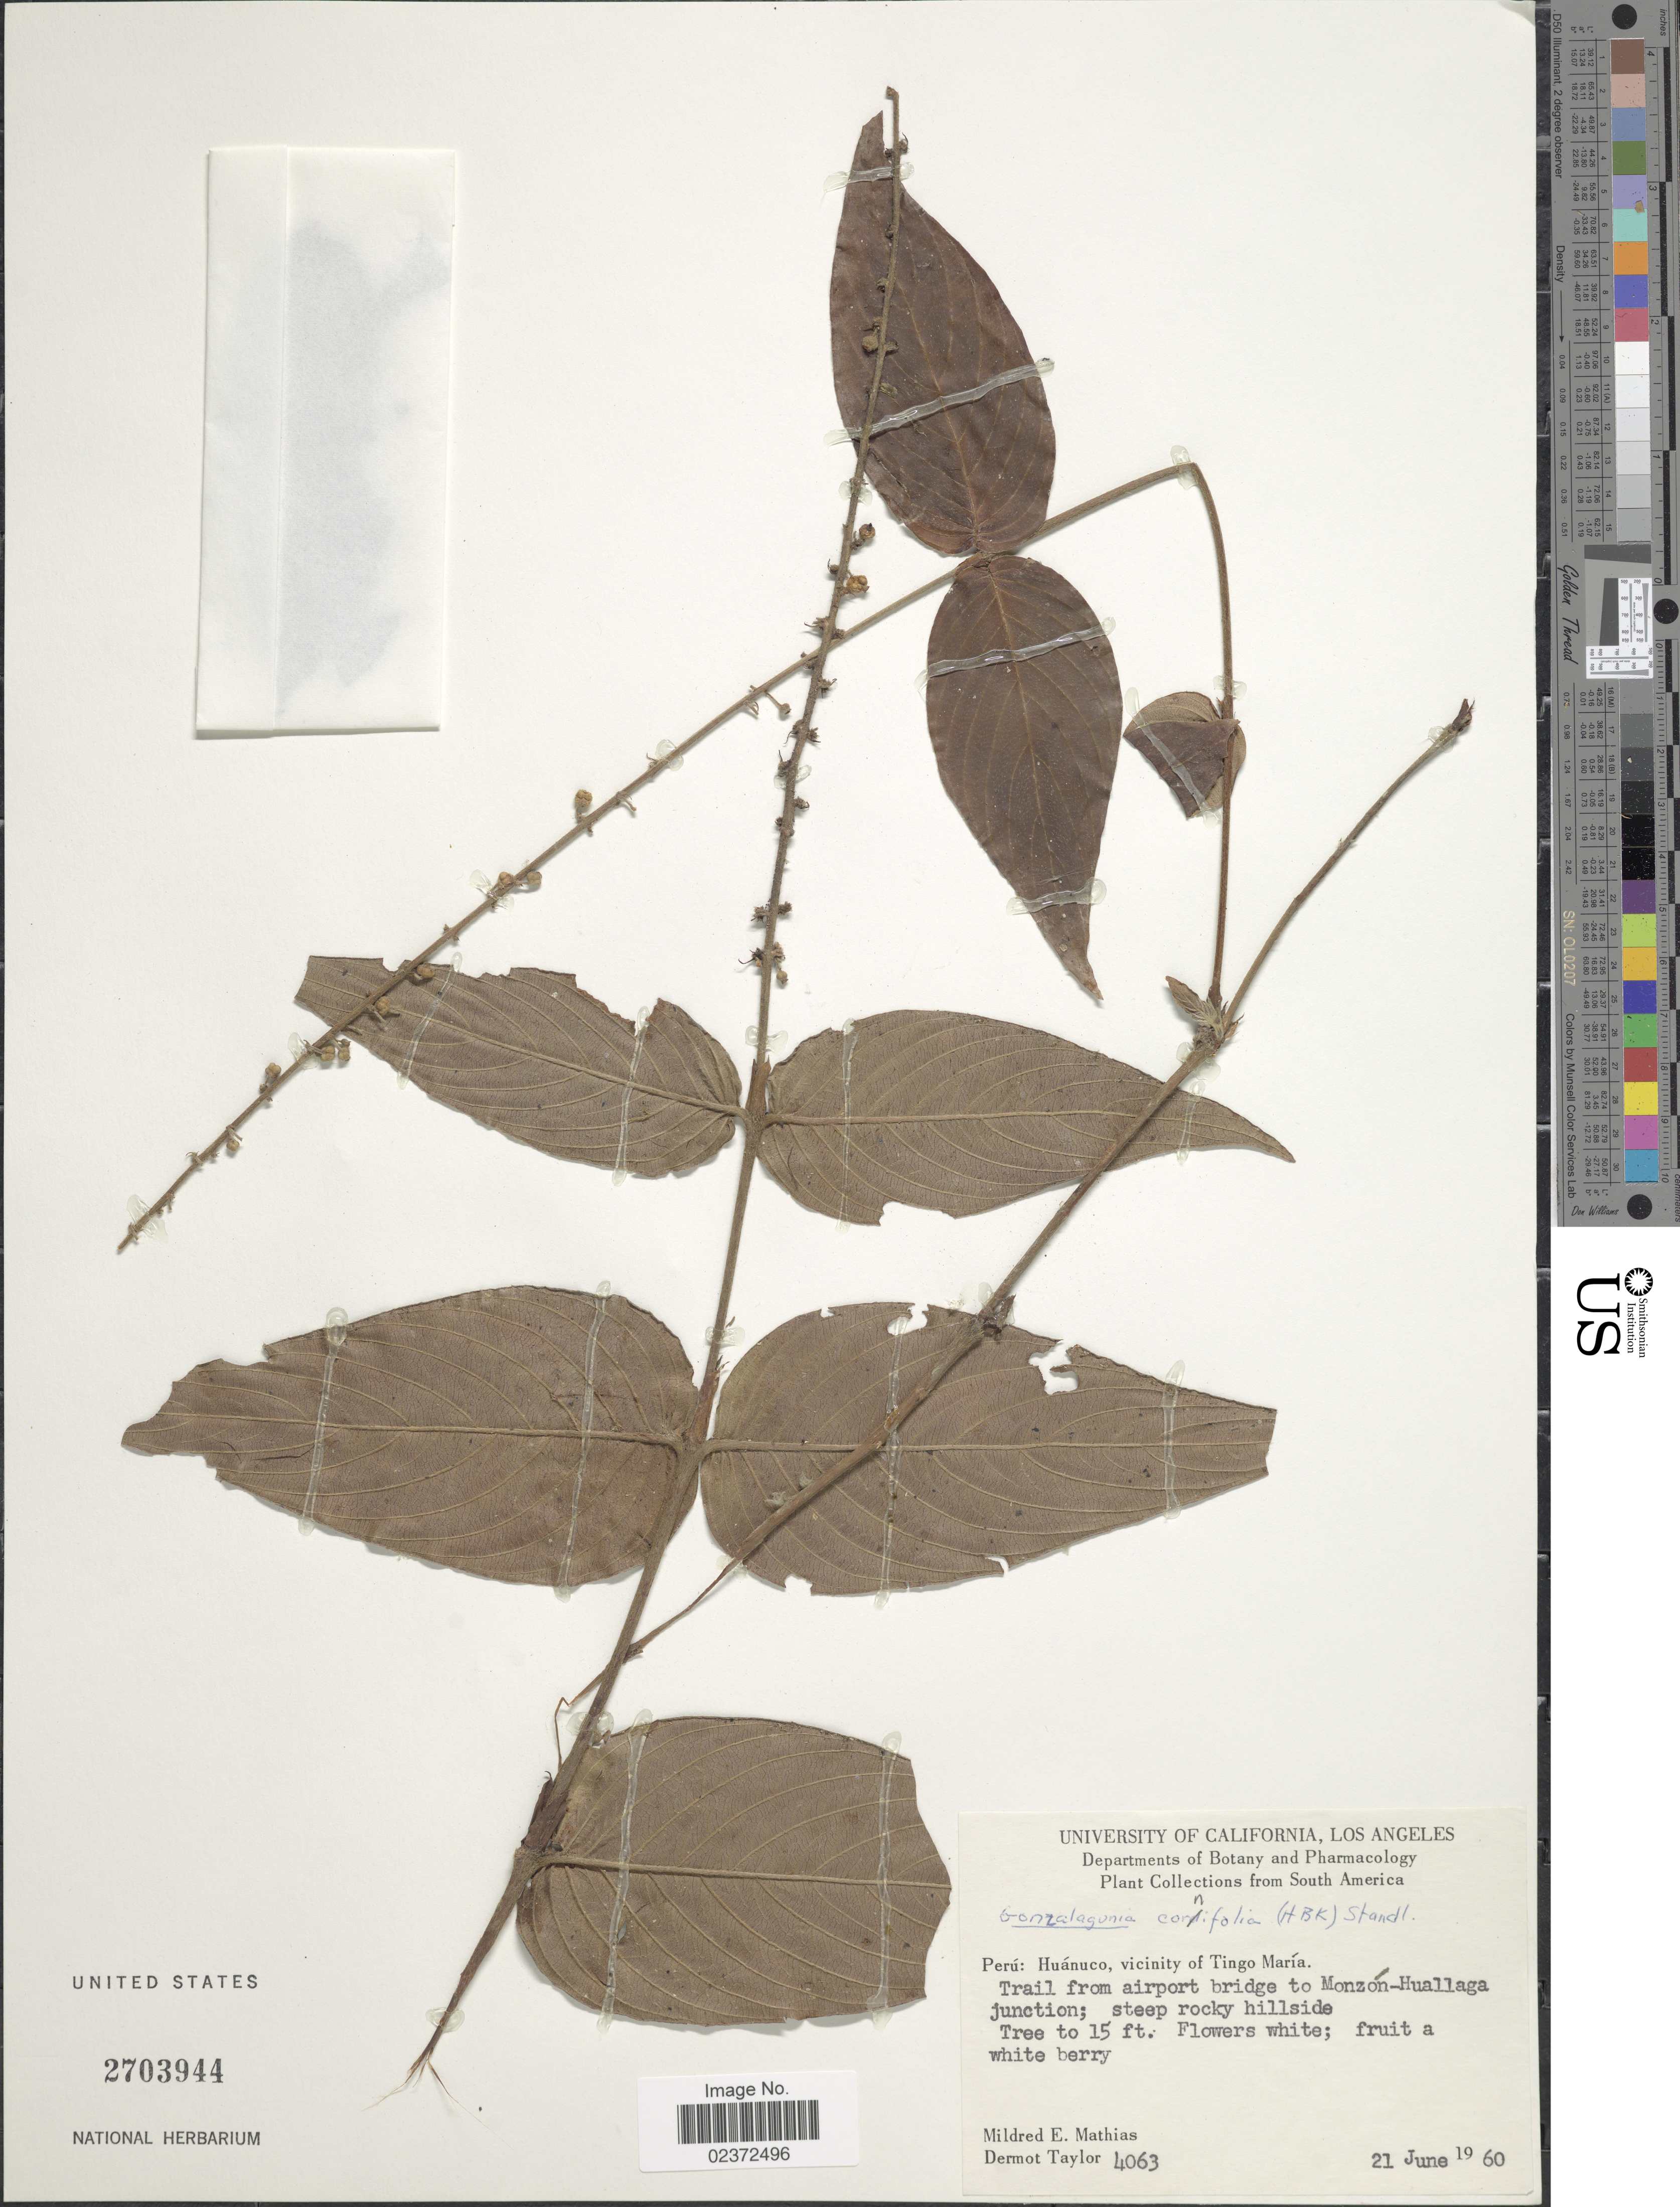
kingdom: Plantae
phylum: Tracheophyta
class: Magnoliopsida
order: Gentianales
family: Rubiaceae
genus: Gonzalagunia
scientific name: Gonzalagunia cornifolia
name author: (Kunth) Standl.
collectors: M. E. Mathias & D. Taylor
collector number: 4063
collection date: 1960-06-21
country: Peru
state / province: Huánuco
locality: Vicinity of Tingo María. Trail from airport bridge to Monzón-Huallaga junction; steep rocky hillside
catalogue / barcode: US 2703944